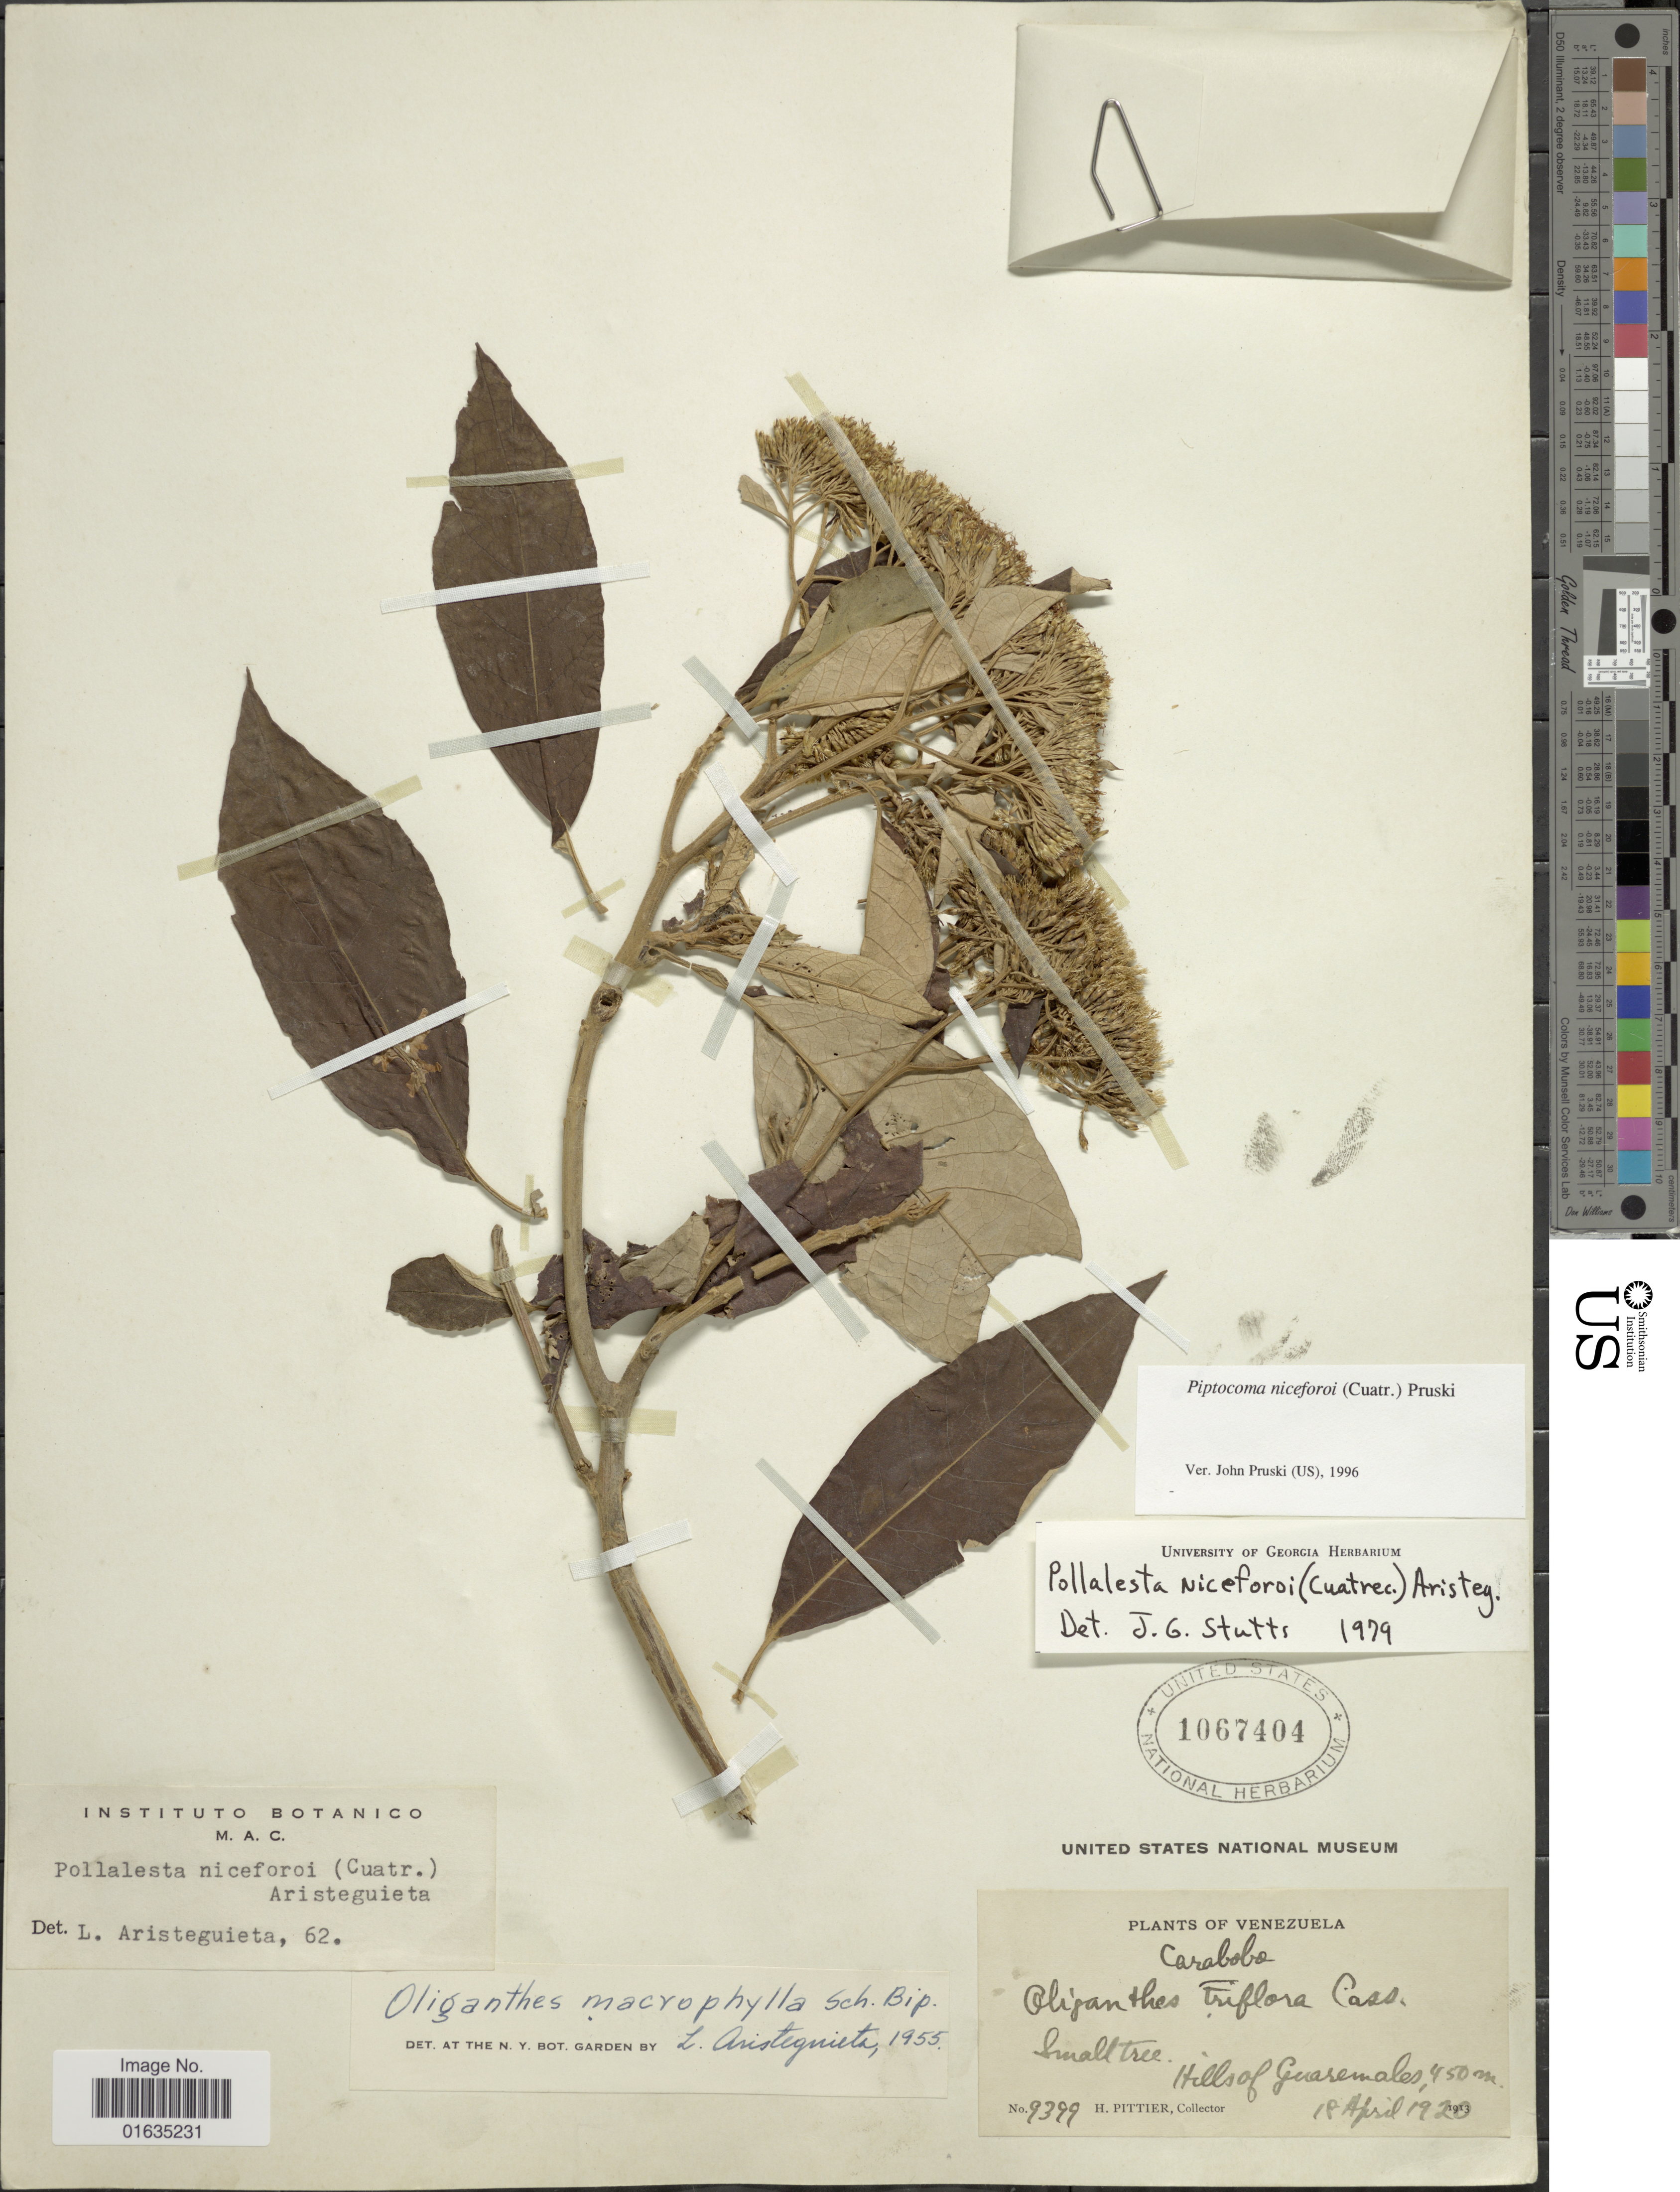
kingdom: Plantae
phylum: Tracheophyta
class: Magnoliopsida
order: Asterales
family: Asteraceae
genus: Piptocoma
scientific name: Piptocoma niceforoi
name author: (Cuatrec.) H. Rob.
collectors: H. F. Pittier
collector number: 9399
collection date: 1920-04-18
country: Venezuela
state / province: Carabobo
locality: Hills of Guaremales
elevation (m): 450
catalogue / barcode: US 1067404